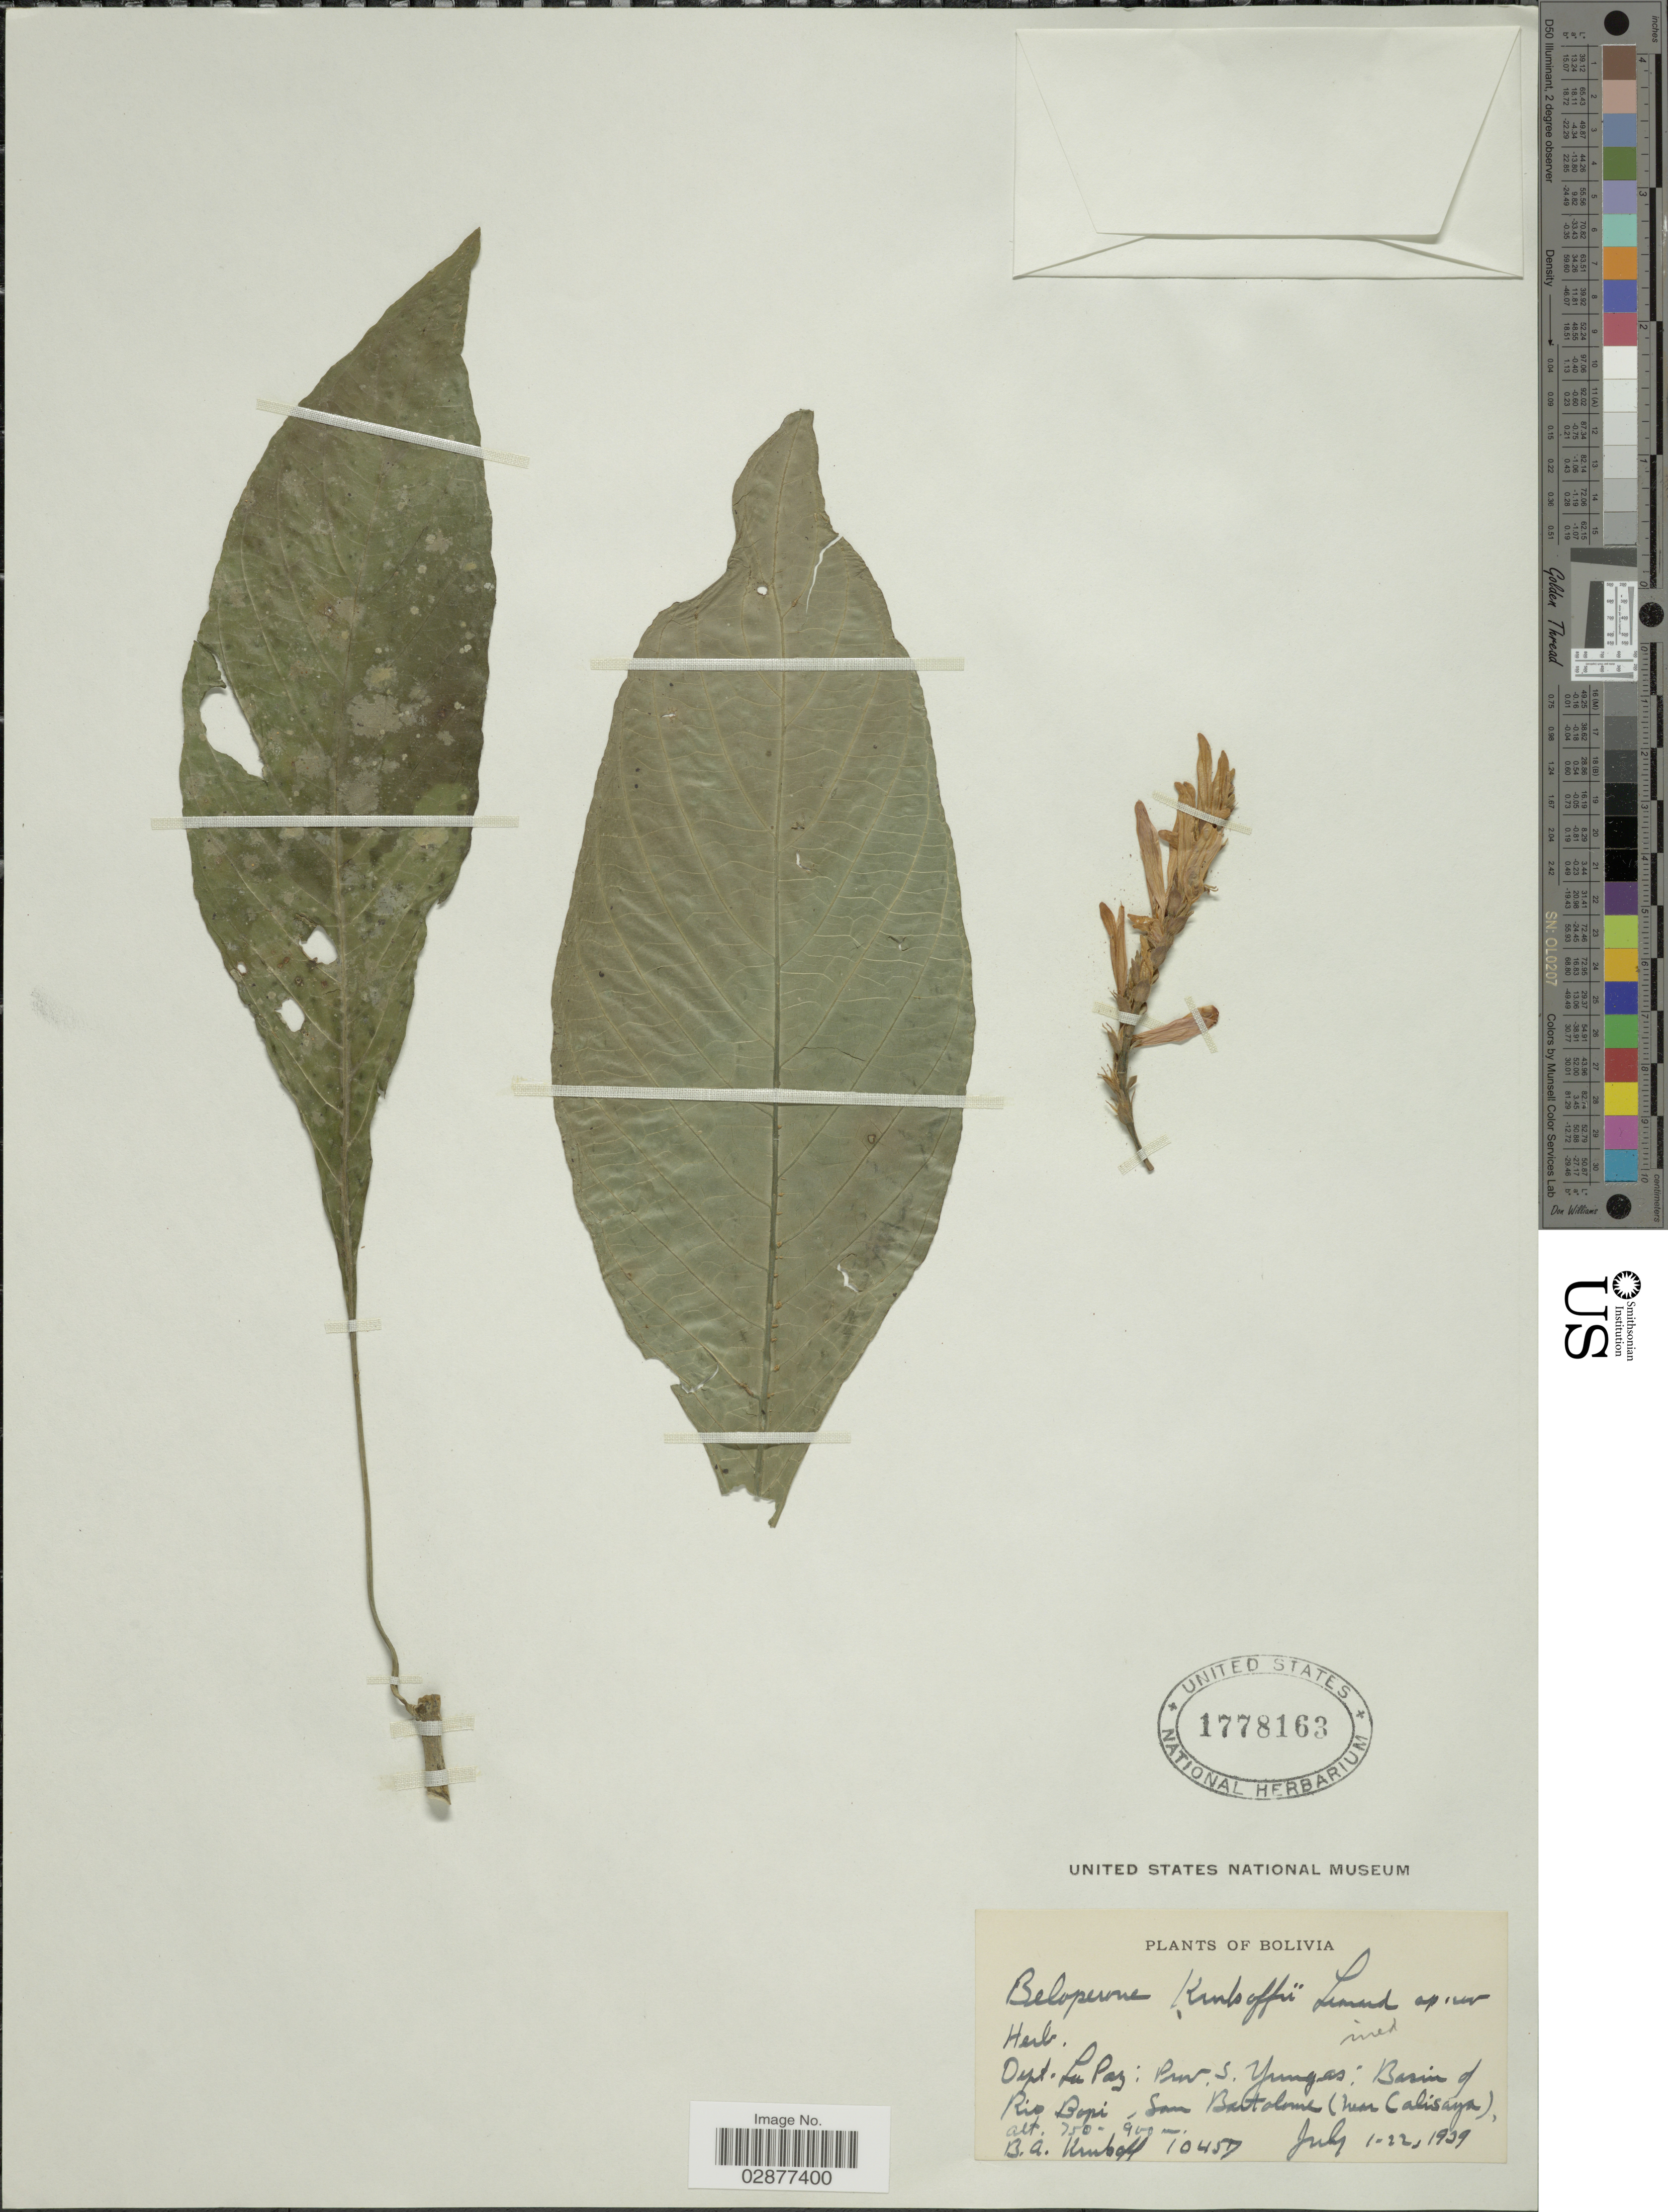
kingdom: Plantae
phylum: Tracheophyta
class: Magnoliopsida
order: Lamiales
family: Acanthaceae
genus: Justicia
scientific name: Justicia beckii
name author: Wassh. & J.R.I. Wood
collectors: B. A. Krukoff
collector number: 10457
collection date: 1939-07-01/1939-07-22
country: Bolivia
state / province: La Paz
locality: Dept. La Paz: Prov. S. Yungas: Basin of Rio Bopi, San Bartolome (near Calisaya).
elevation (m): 750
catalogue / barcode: US 1778163